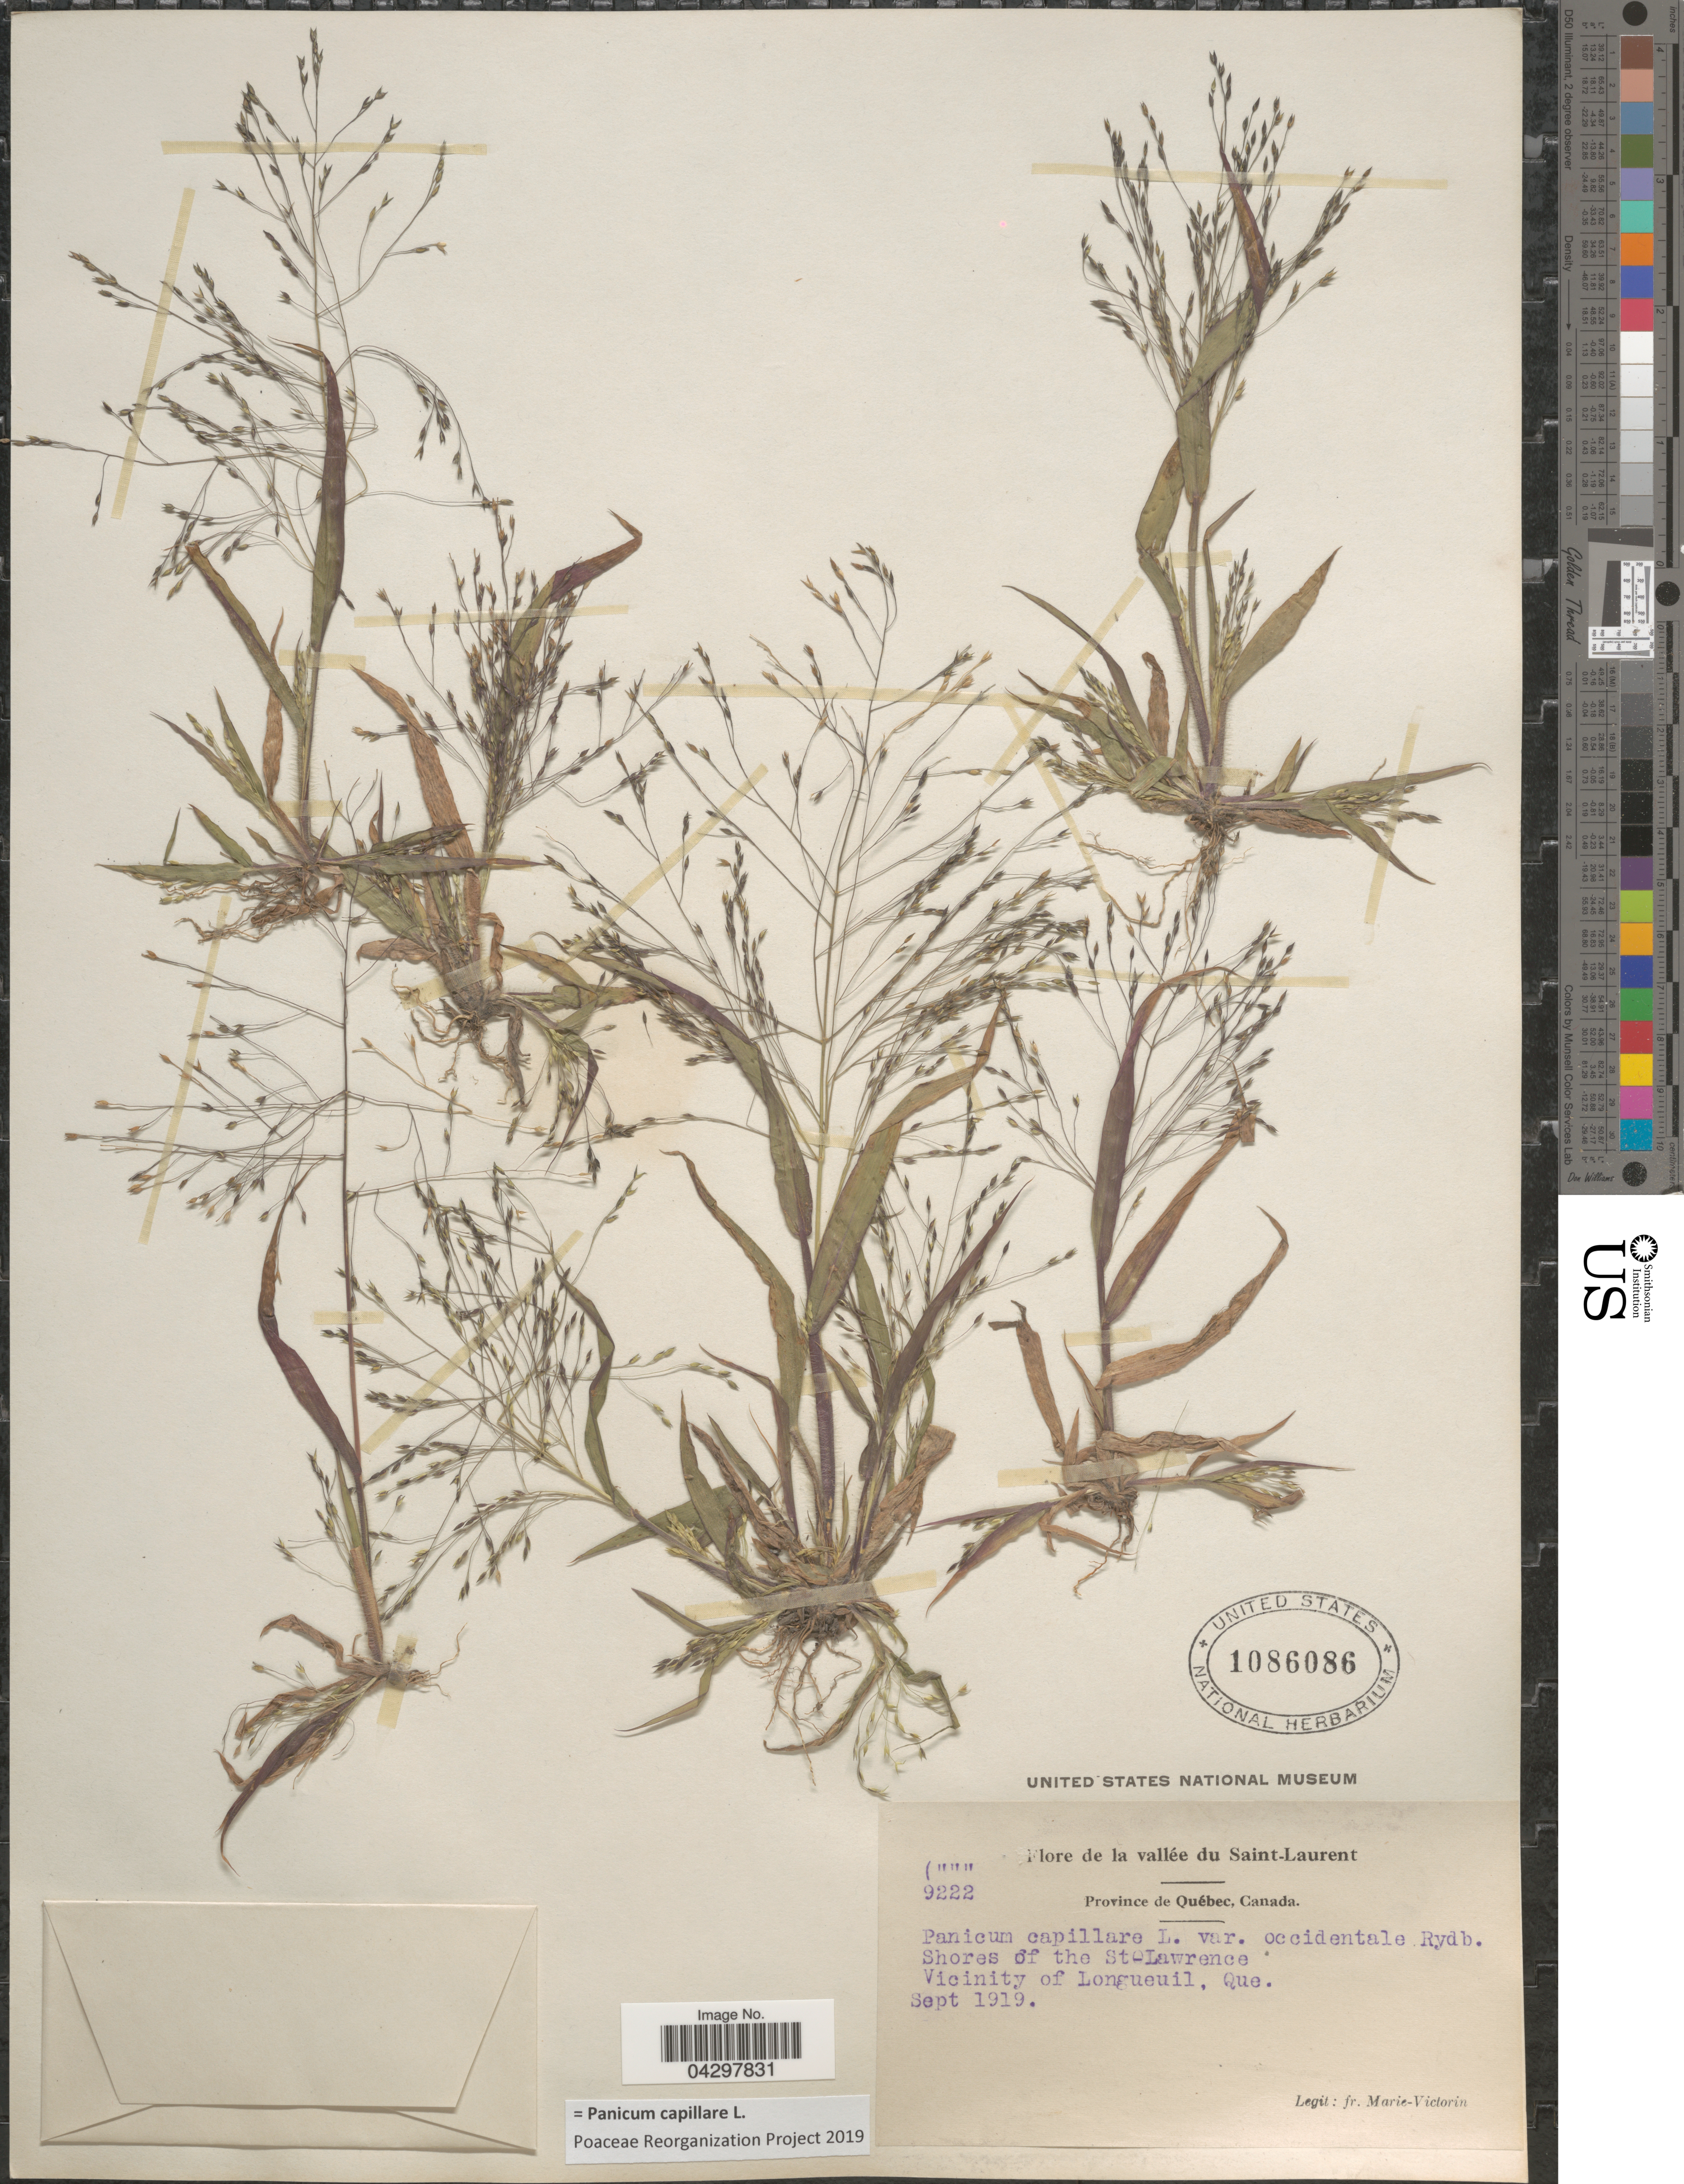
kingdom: Plantae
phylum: Tracheophyta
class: Liliopsida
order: Poales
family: Poaceae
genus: Panicum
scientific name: Panicum capillare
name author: L.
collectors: F. Marie-Victorin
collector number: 9222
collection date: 1919-09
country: Canada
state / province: Quebec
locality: La vallée du Saint-Laurent. Shores of the St-Lawrence. Vicinity of Longueuil.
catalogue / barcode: US 1086086